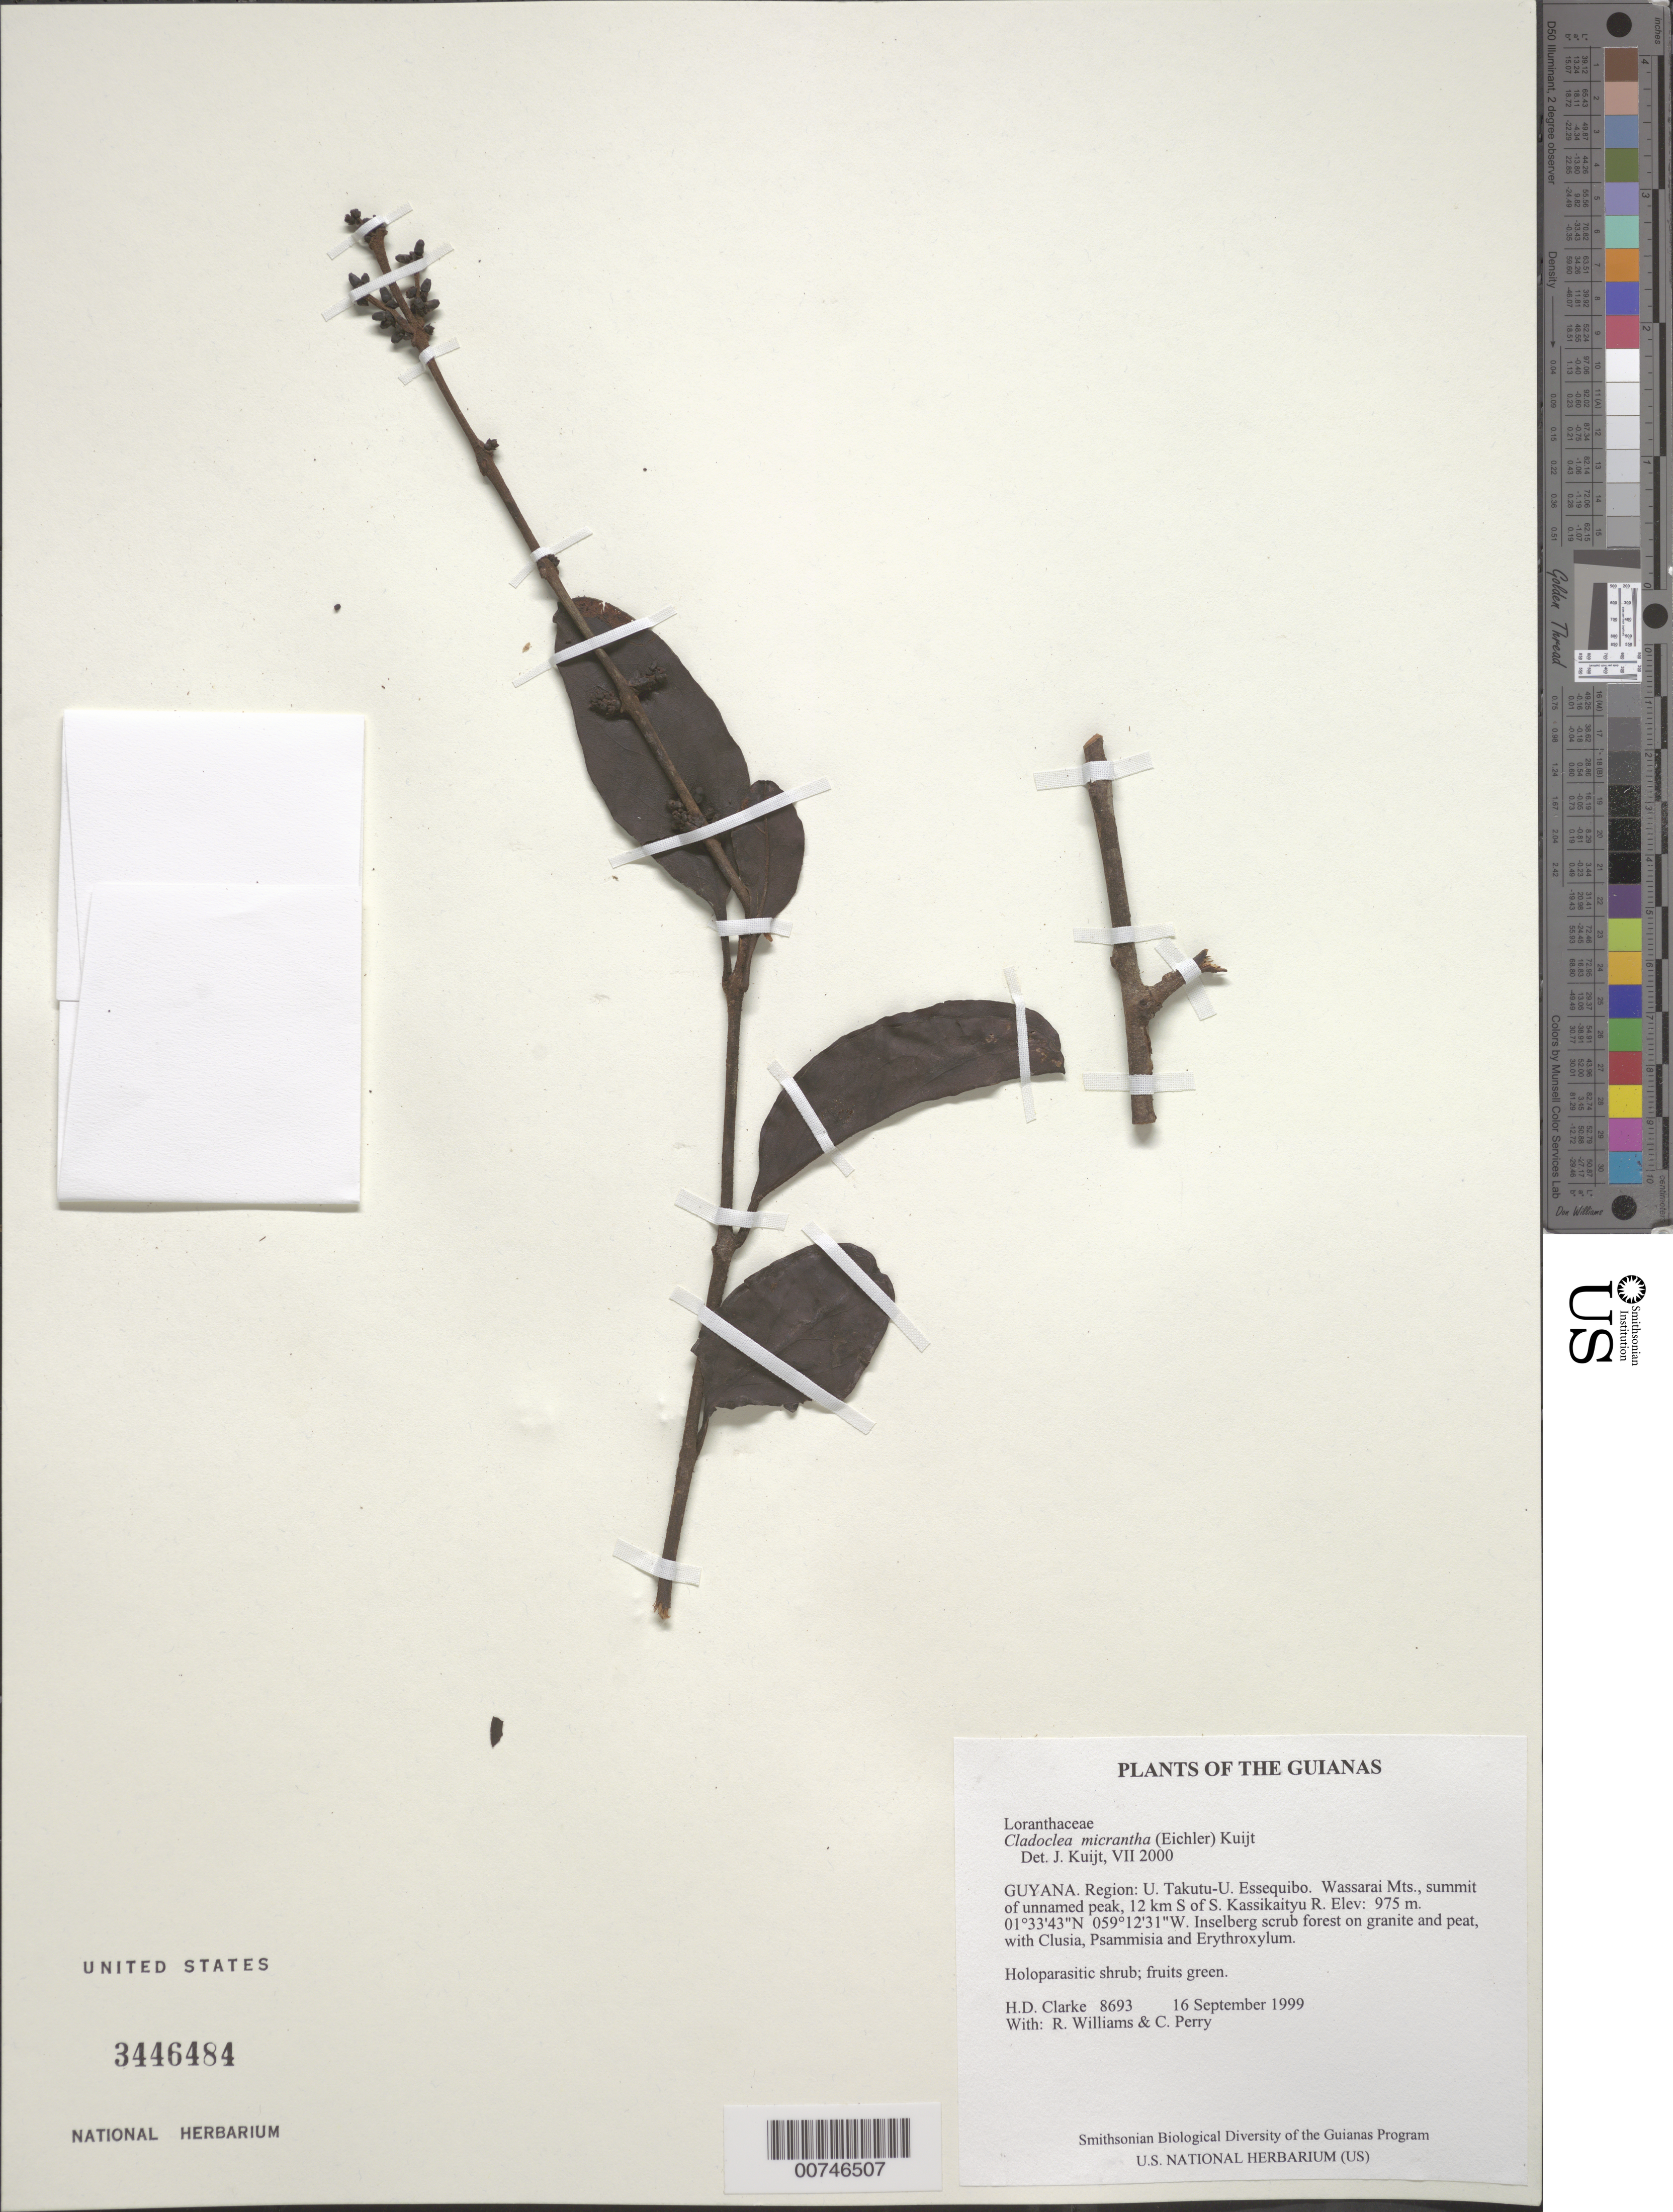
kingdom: Plantae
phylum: Tracheophyta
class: Magnoliopsida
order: Santalales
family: Loranthaceae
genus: Cladocolea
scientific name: Cladocolea micrantha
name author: (Eichler) Kuijt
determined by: Kuijt, Job, (CANADA)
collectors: H. D. Clarke, R. Williams & C. Perry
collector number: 8693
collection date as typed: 16 September 1999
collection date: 1999-09-16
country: Guyana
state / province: U. Takutu-U. Essequibo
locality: Wassarai Mts., summit of unnamed peak, 12 km S of S. Kassikaityu R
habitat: Inselberg scrub forest on granite and peat, with Clusia, Psammisia and Erythroxylum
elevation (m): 975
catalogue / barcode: US 3446484